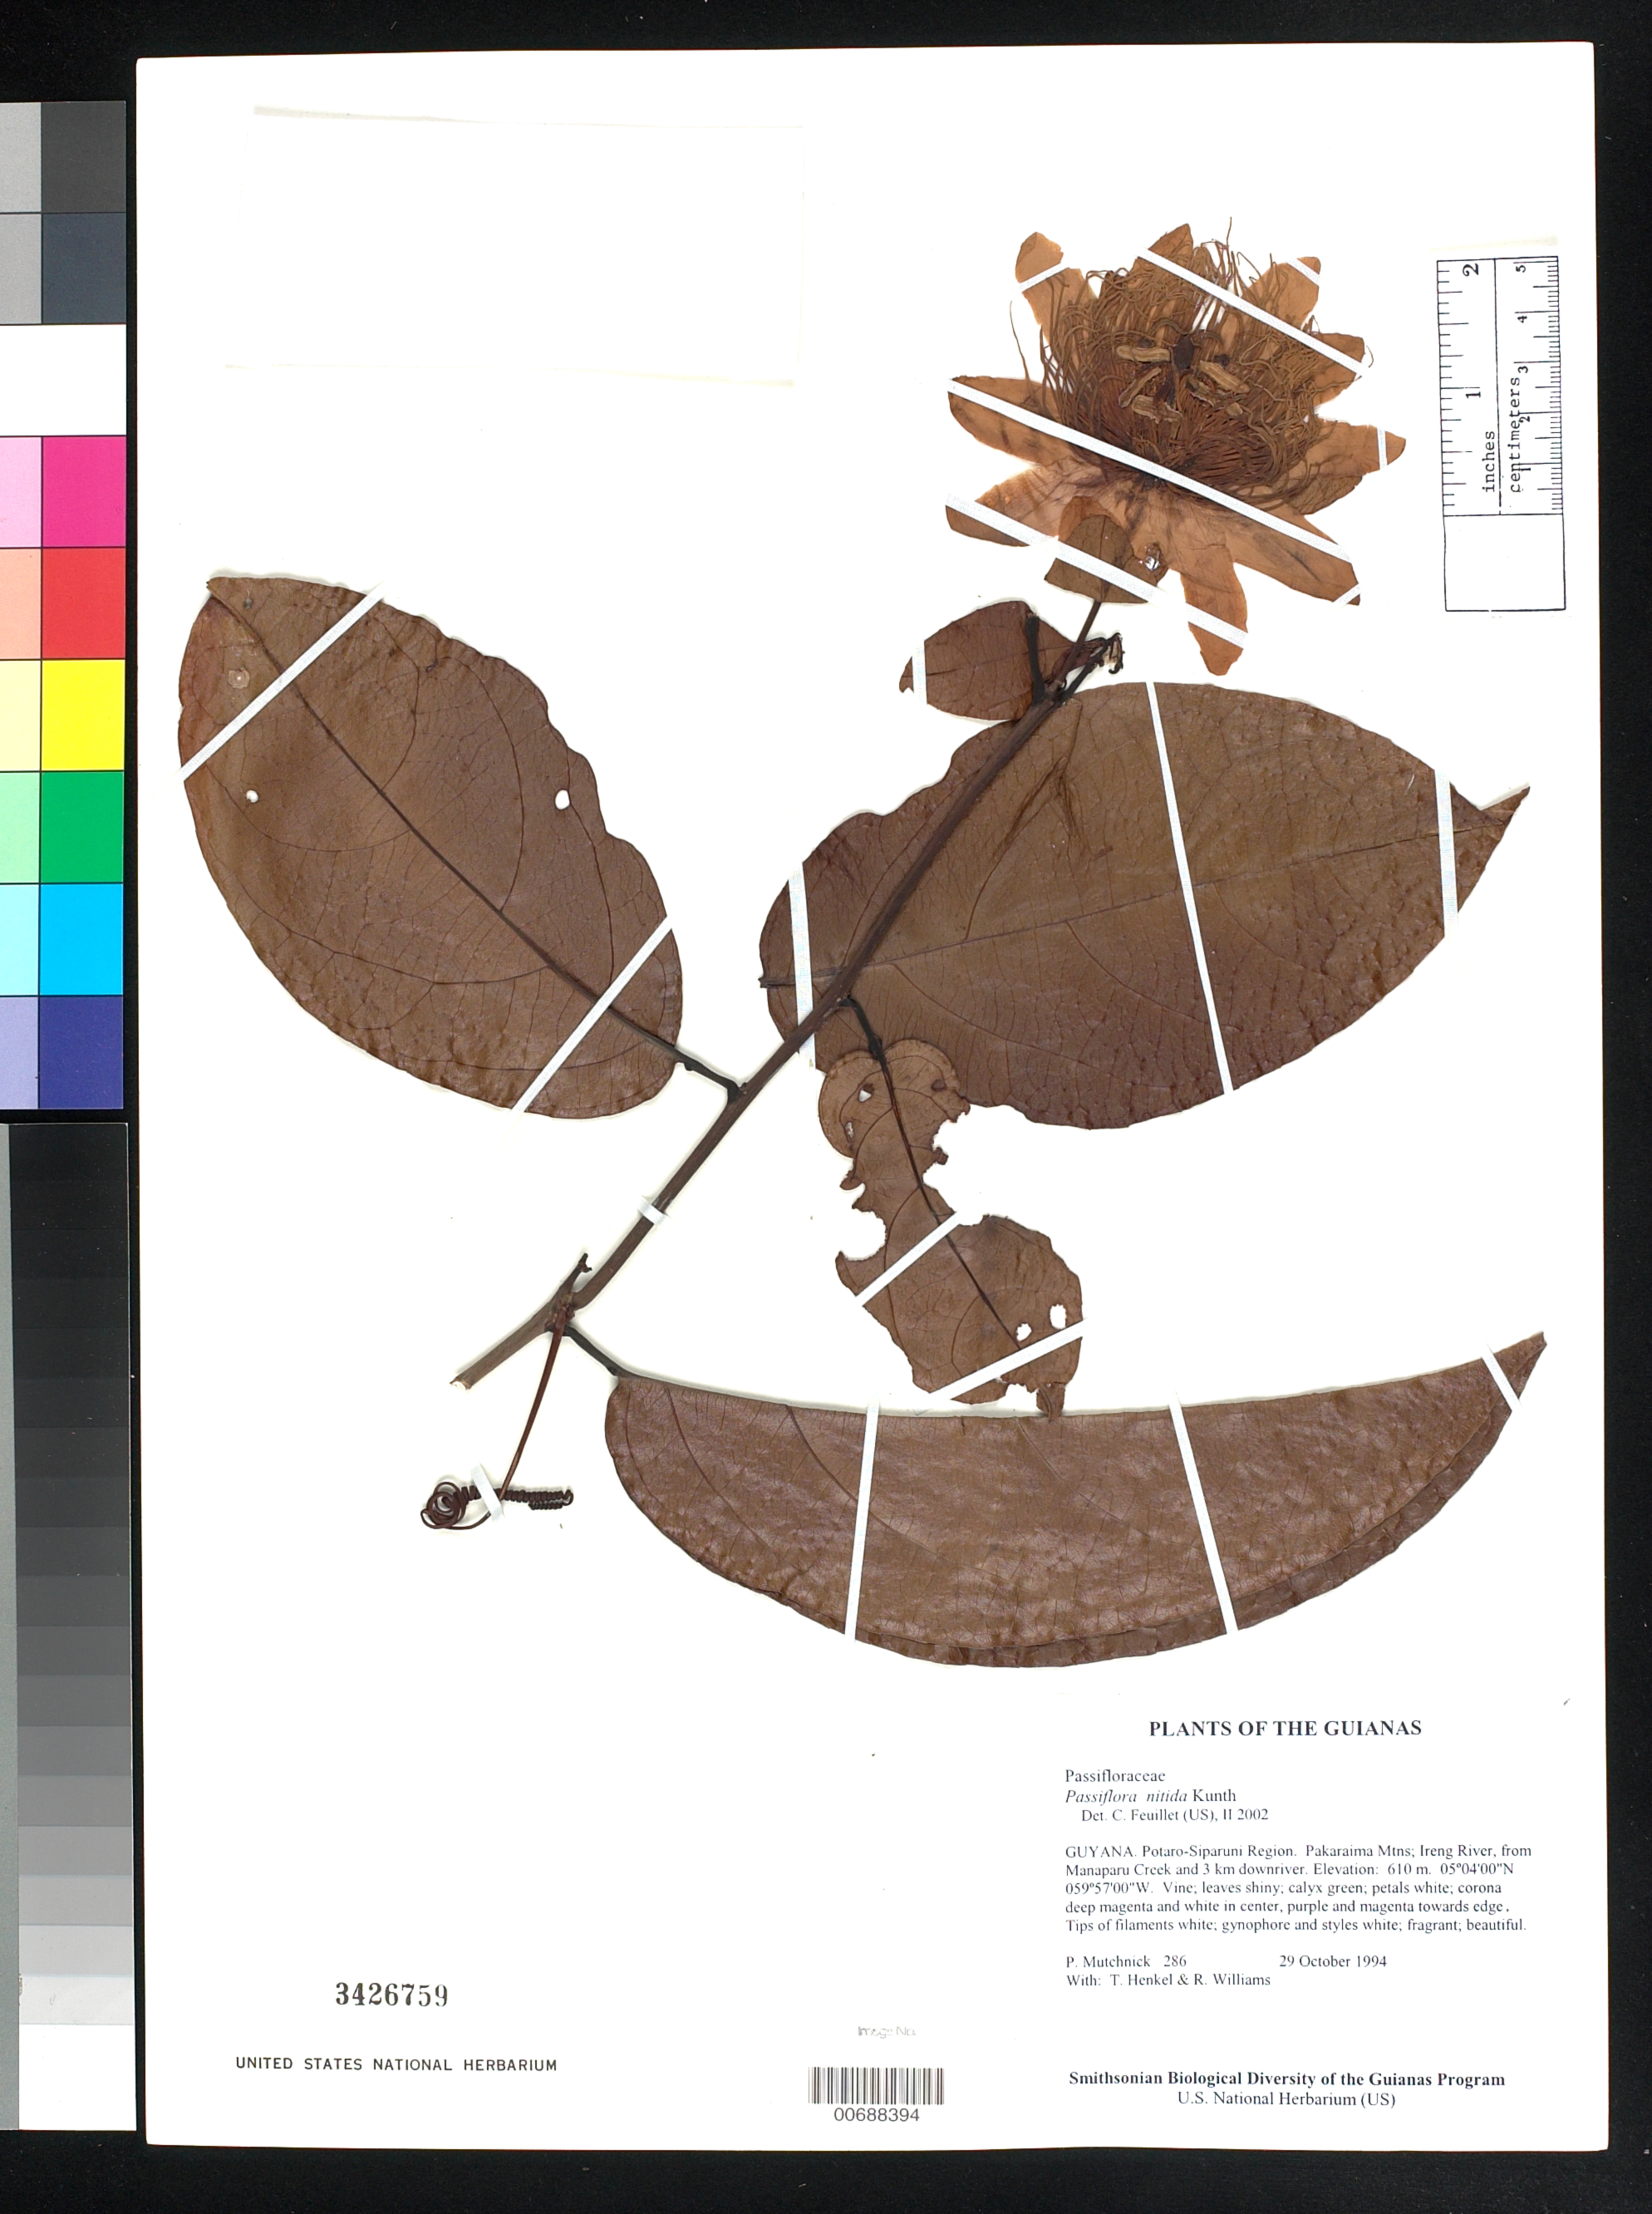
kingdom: Plantae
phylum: Tracheophyta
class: Magnoliopsida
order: Malpighiales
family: Passifloraceae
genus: Passiflora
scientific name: Passiflora nitida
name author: Kunth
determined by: Feuillet, C.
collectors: P. Mutchnick, T. Henkel & R. Williams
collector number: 286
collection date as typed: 29 October 1994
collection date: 1994-10-29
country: Guyana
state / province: Potaro-Siparuni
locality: Pakaraima Mtns; Ireng River, from Manaparu Creek and 3 km downriver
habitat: Mesic, riverine forest on sandy soils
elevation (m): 610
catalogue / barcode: US 3426759